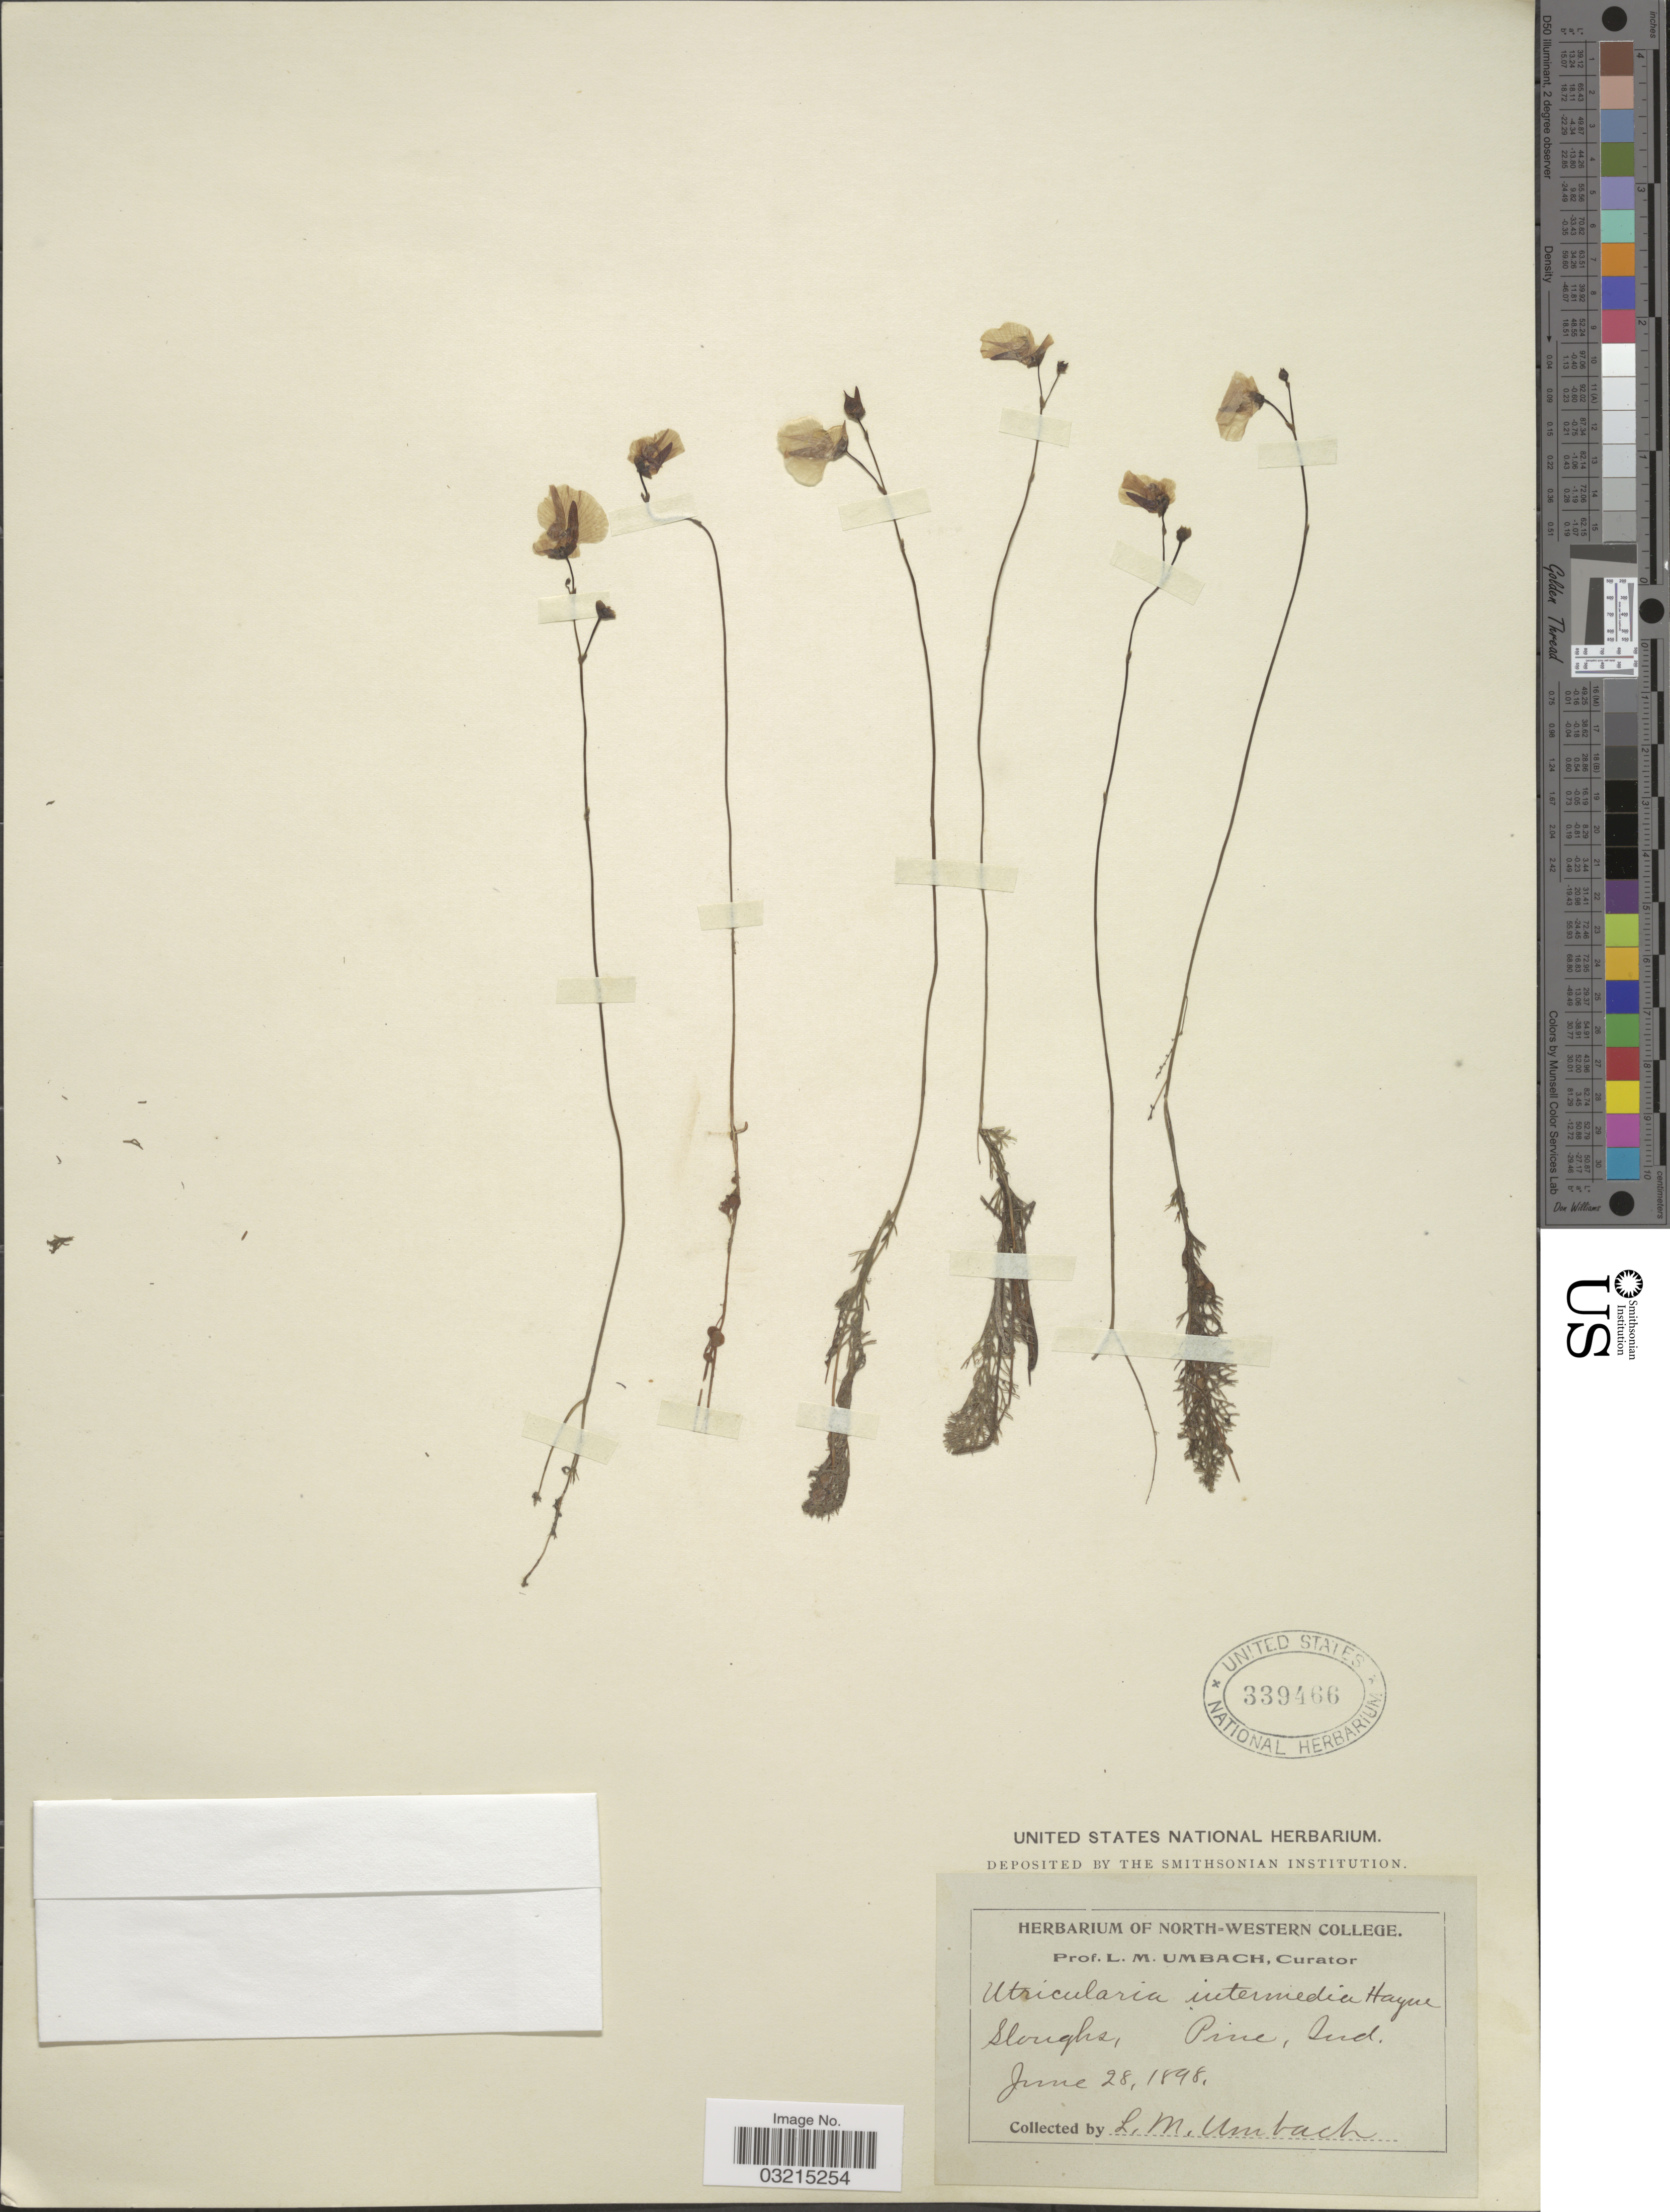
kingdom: Plantae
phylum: Tracheophyta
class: Magnoliopsida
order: Lamiales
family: Lentibulariaceae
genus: Utricularia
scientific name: Utricularia intermedia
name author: Hayne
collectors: L. M. Umbach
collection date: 1898-06-28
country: United States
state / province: Indiana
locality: Sloughs, Pine.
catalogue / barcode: US 339466